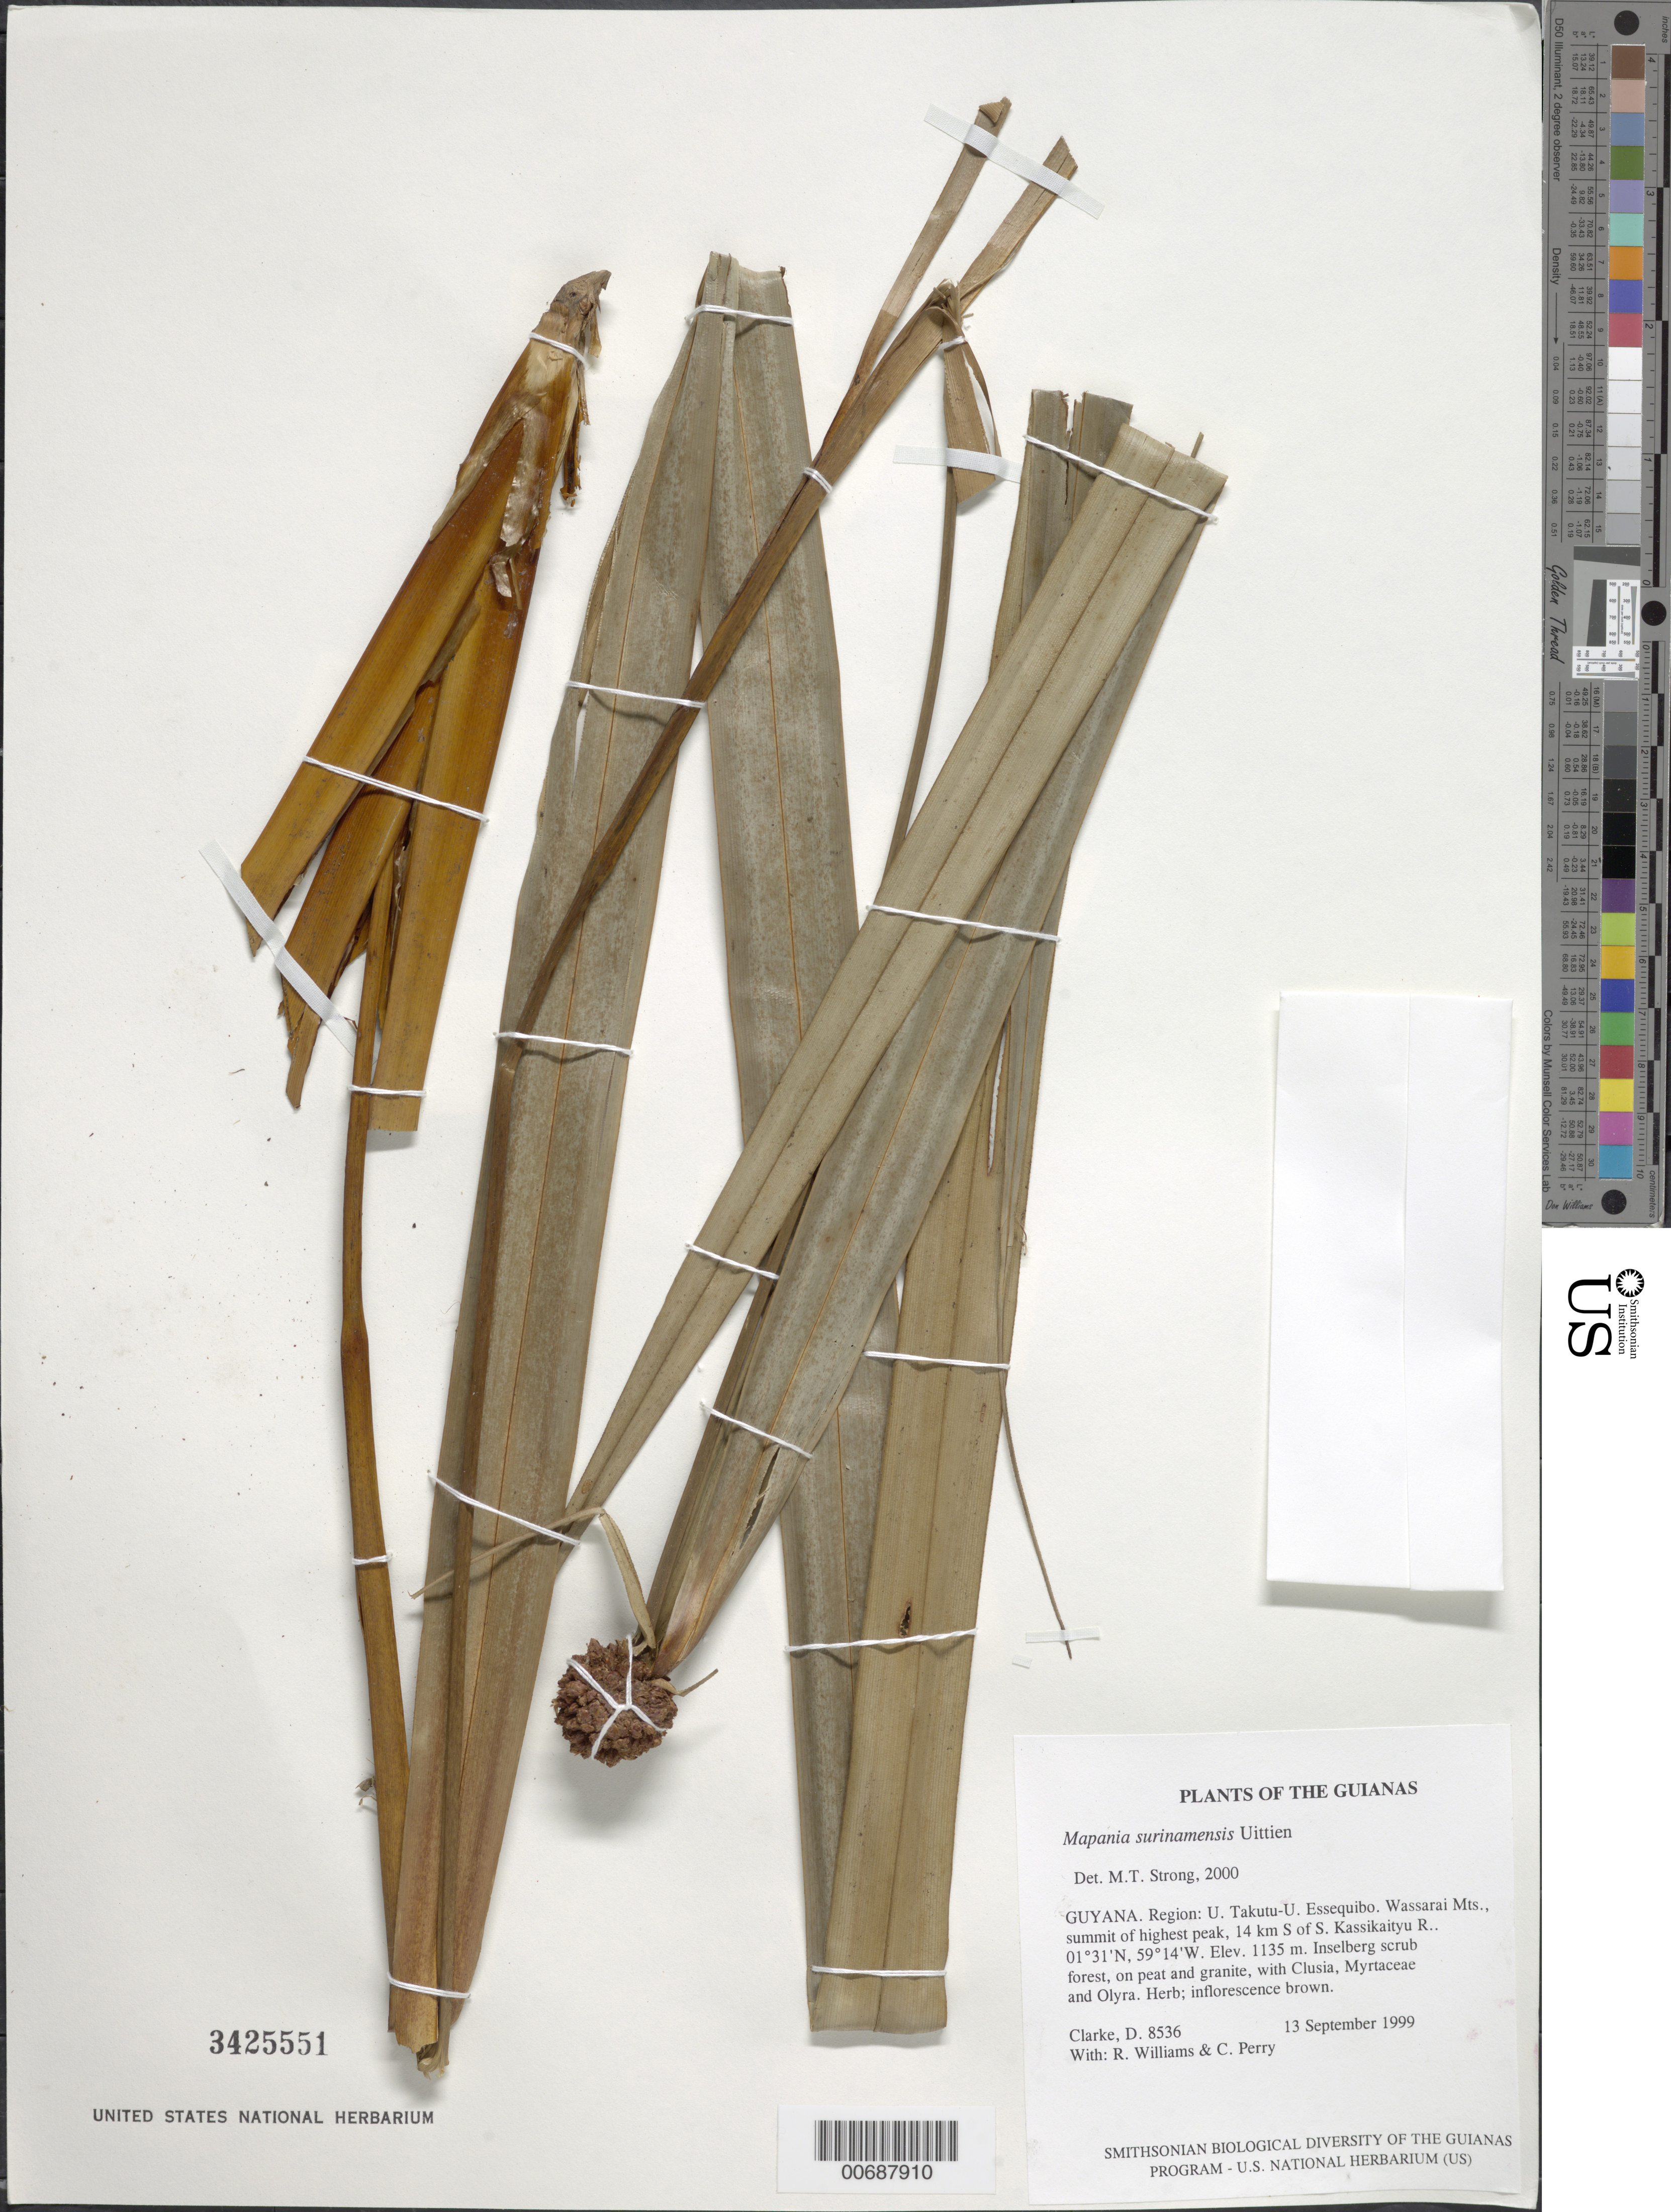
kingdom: Plantae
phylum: Tracheophyta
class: Liliopsida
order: Poales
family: Cyperaceae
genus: Mapania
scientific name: Mapania surinamensis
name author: Uittien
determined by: Strong, M. T., (US), Smithsonian Institution - National Museum of Natural History (UNITED STATES)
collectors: H. D. Clarke, R. Williams & C. Perry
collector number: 8536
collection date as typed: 13 September 1999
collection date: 1999-09-13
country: Guyana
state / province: U. Takutu-U. Essequibo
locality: Wassarai Mts., summit of highest peak, 14 km S of S. Kassikaityu R.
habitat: Inselberg scrub forest, on peat and granite, with Clusia, Myrtaceae and Olyra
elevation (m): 1135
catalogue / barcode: US 3425551